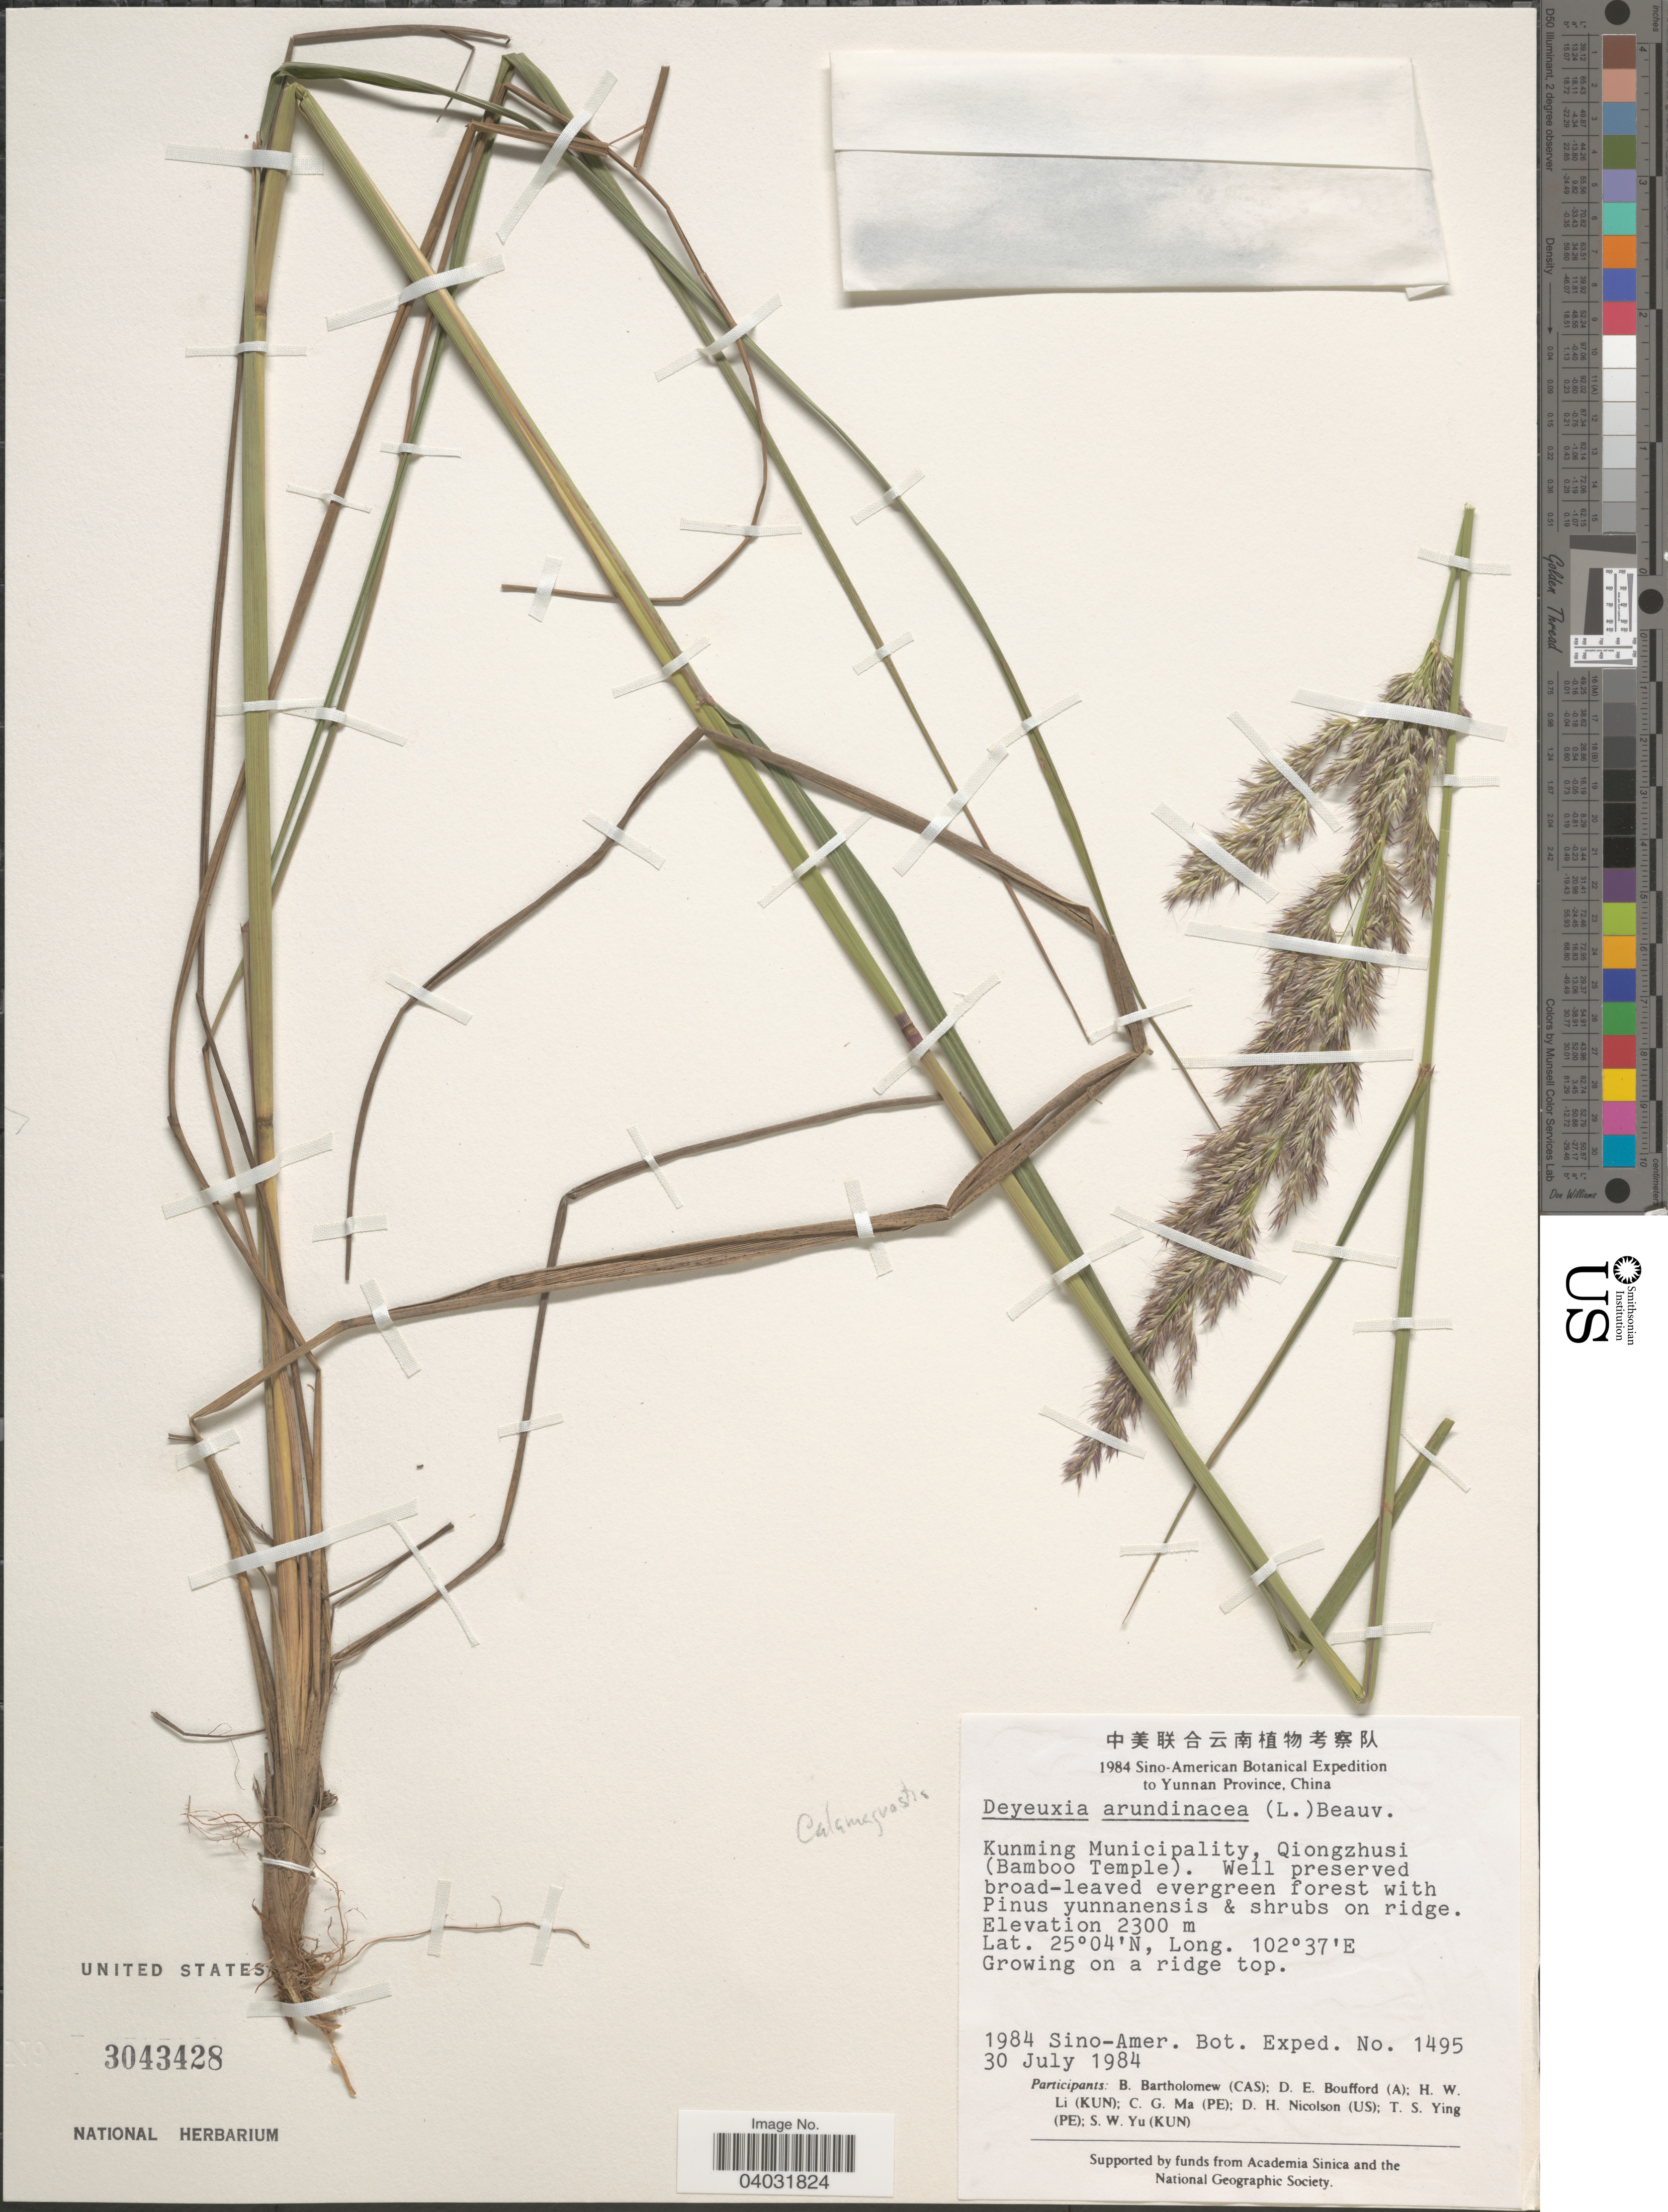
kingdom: Plantae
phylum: Tracheophyta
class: Liliopsida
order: Poales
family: Poaceae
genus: Calamagrostis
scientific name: Calamagrostis arundinacea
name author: (L.) Roth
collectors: Sino-Amer. Bot. Exped. 1984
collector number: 1495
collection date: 1984-07-30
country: China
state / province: Yunnan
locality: Yunnan Province. Kunming Municipality, Qiongzhusi(Bamboo Temple).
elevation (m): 2300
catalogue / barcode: US 3043428